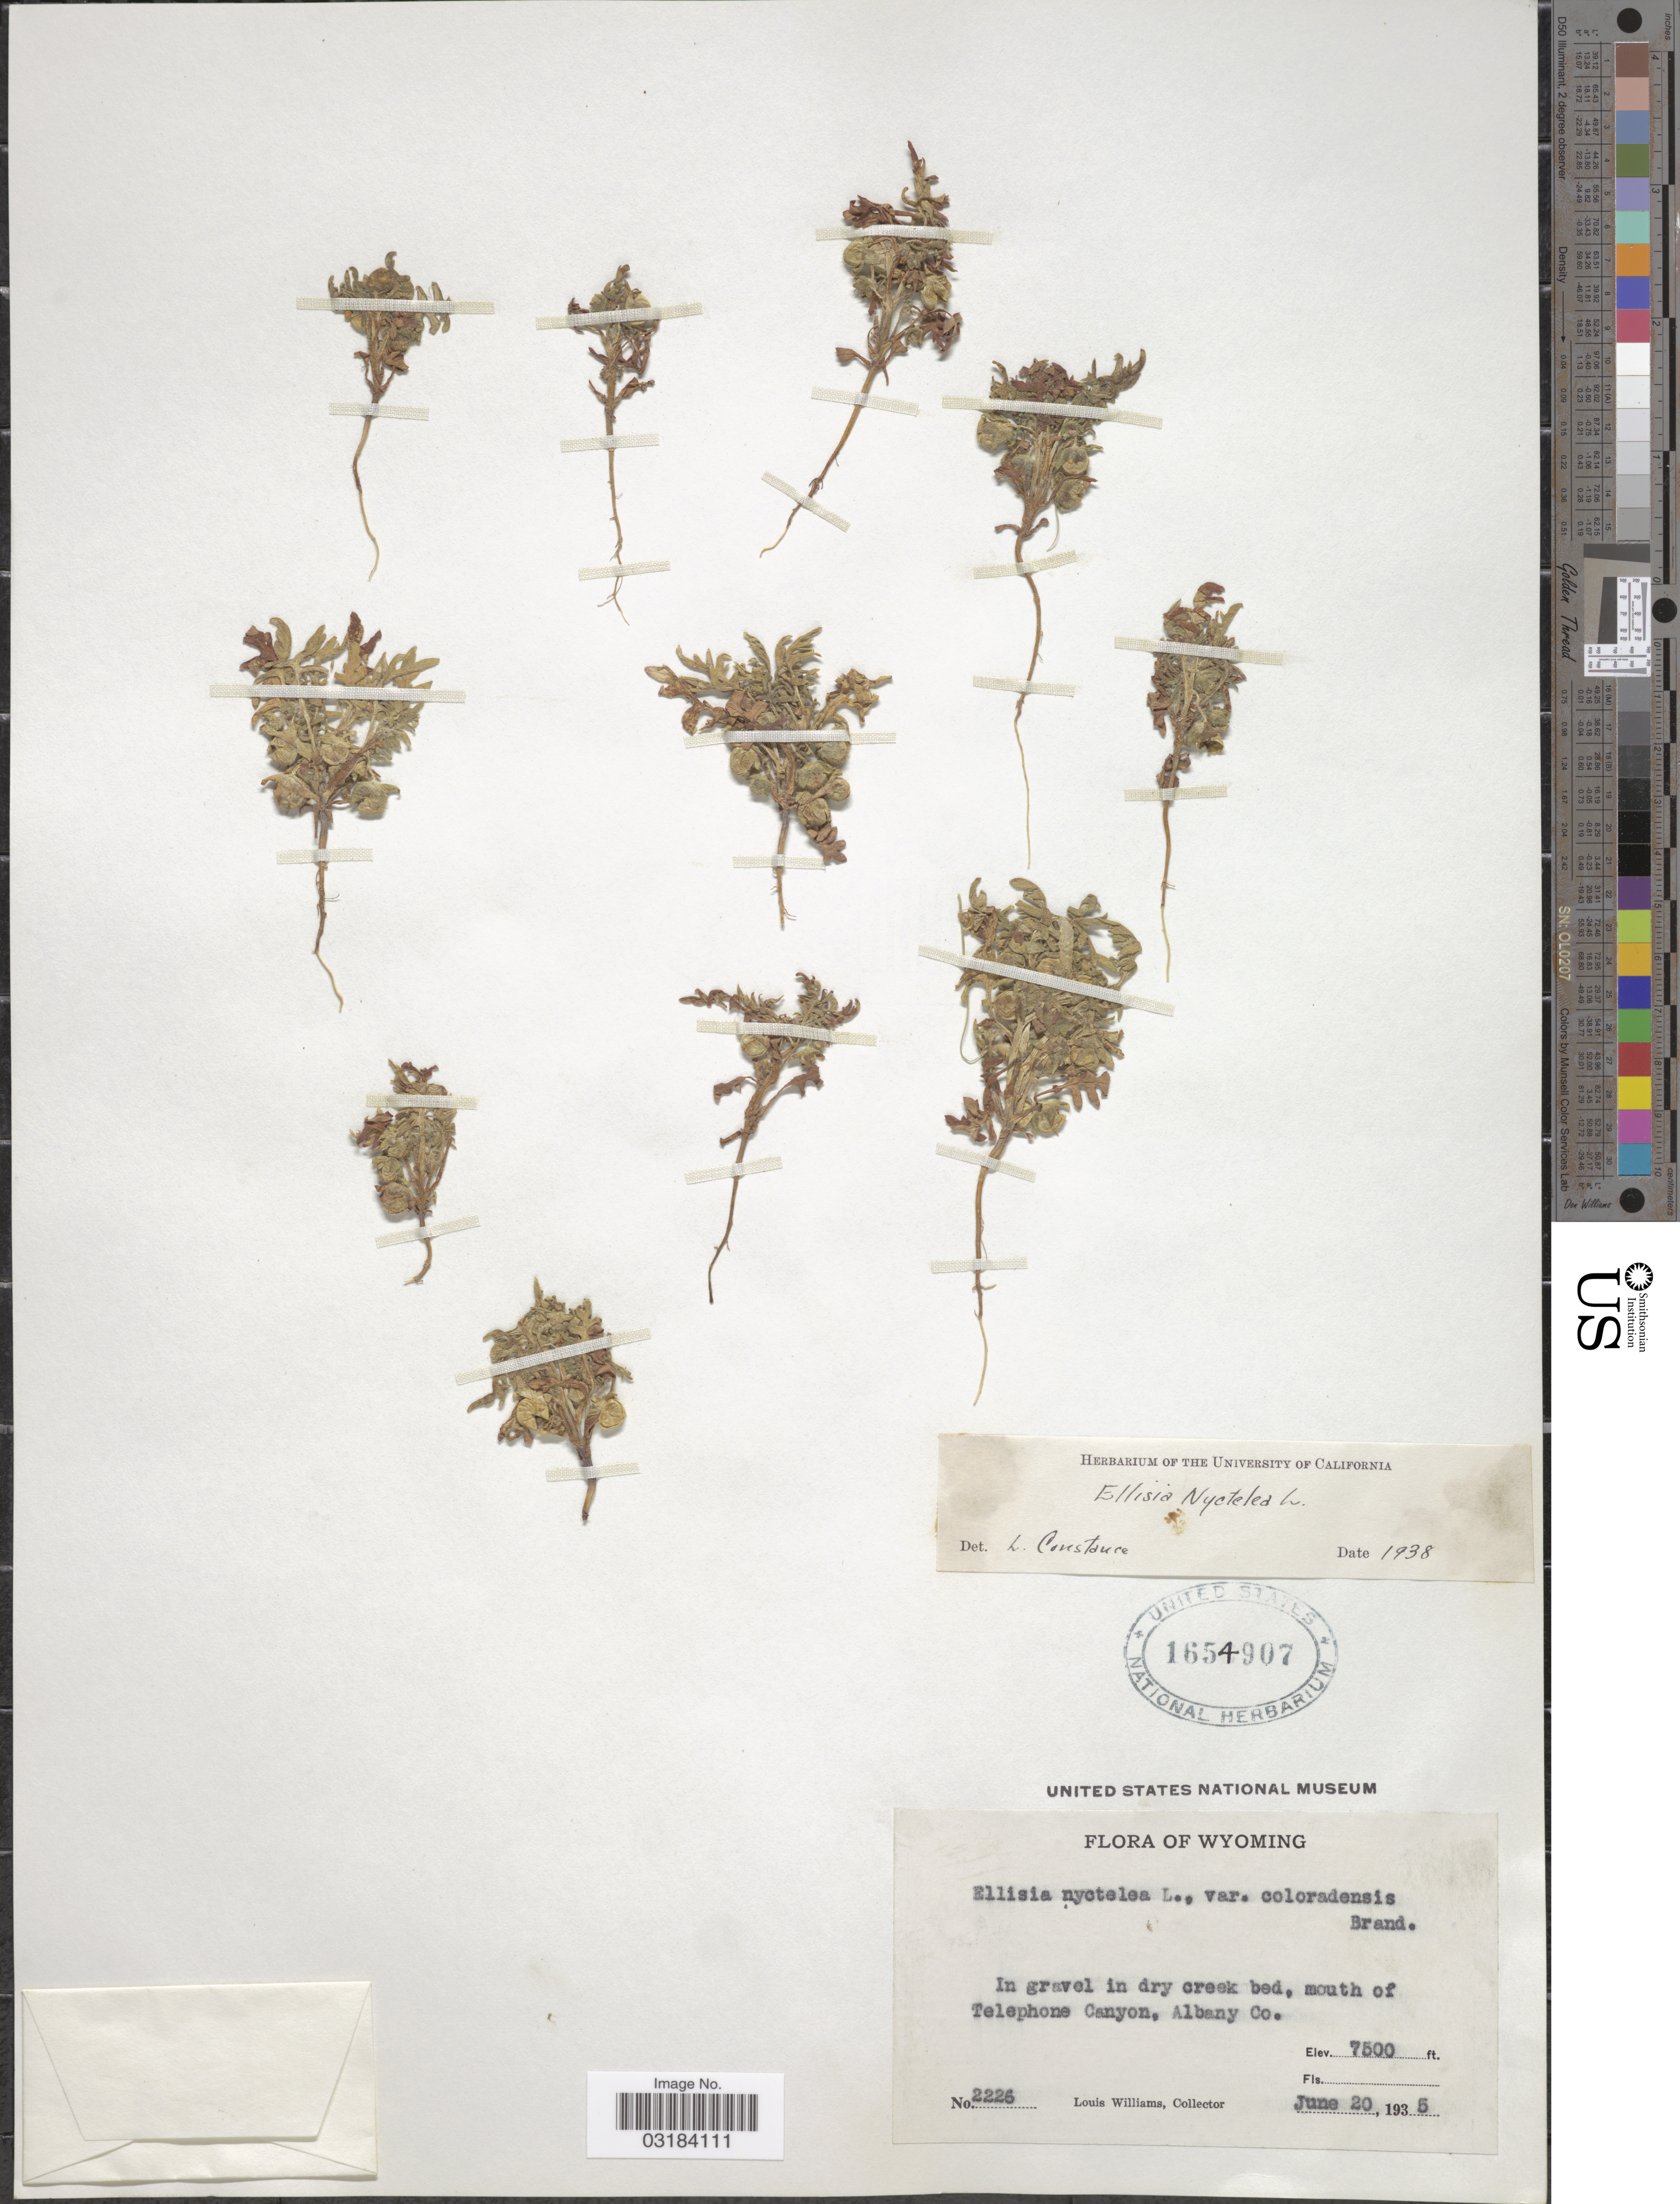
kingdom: Plantae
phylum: Tracheophyta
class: Magnoliopsida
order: Boraginales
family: Hydrophyllaceae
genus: Ellisia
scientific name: Ellisia nyctelea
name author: L.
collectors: L. O. Williams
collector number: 2226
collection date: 1935-06-20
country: United States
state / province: Wyoming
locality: In gravel in dry creek bed, mouth of Telephone Canyon, Albany Co.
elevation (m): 2286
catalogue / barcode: US 1654907